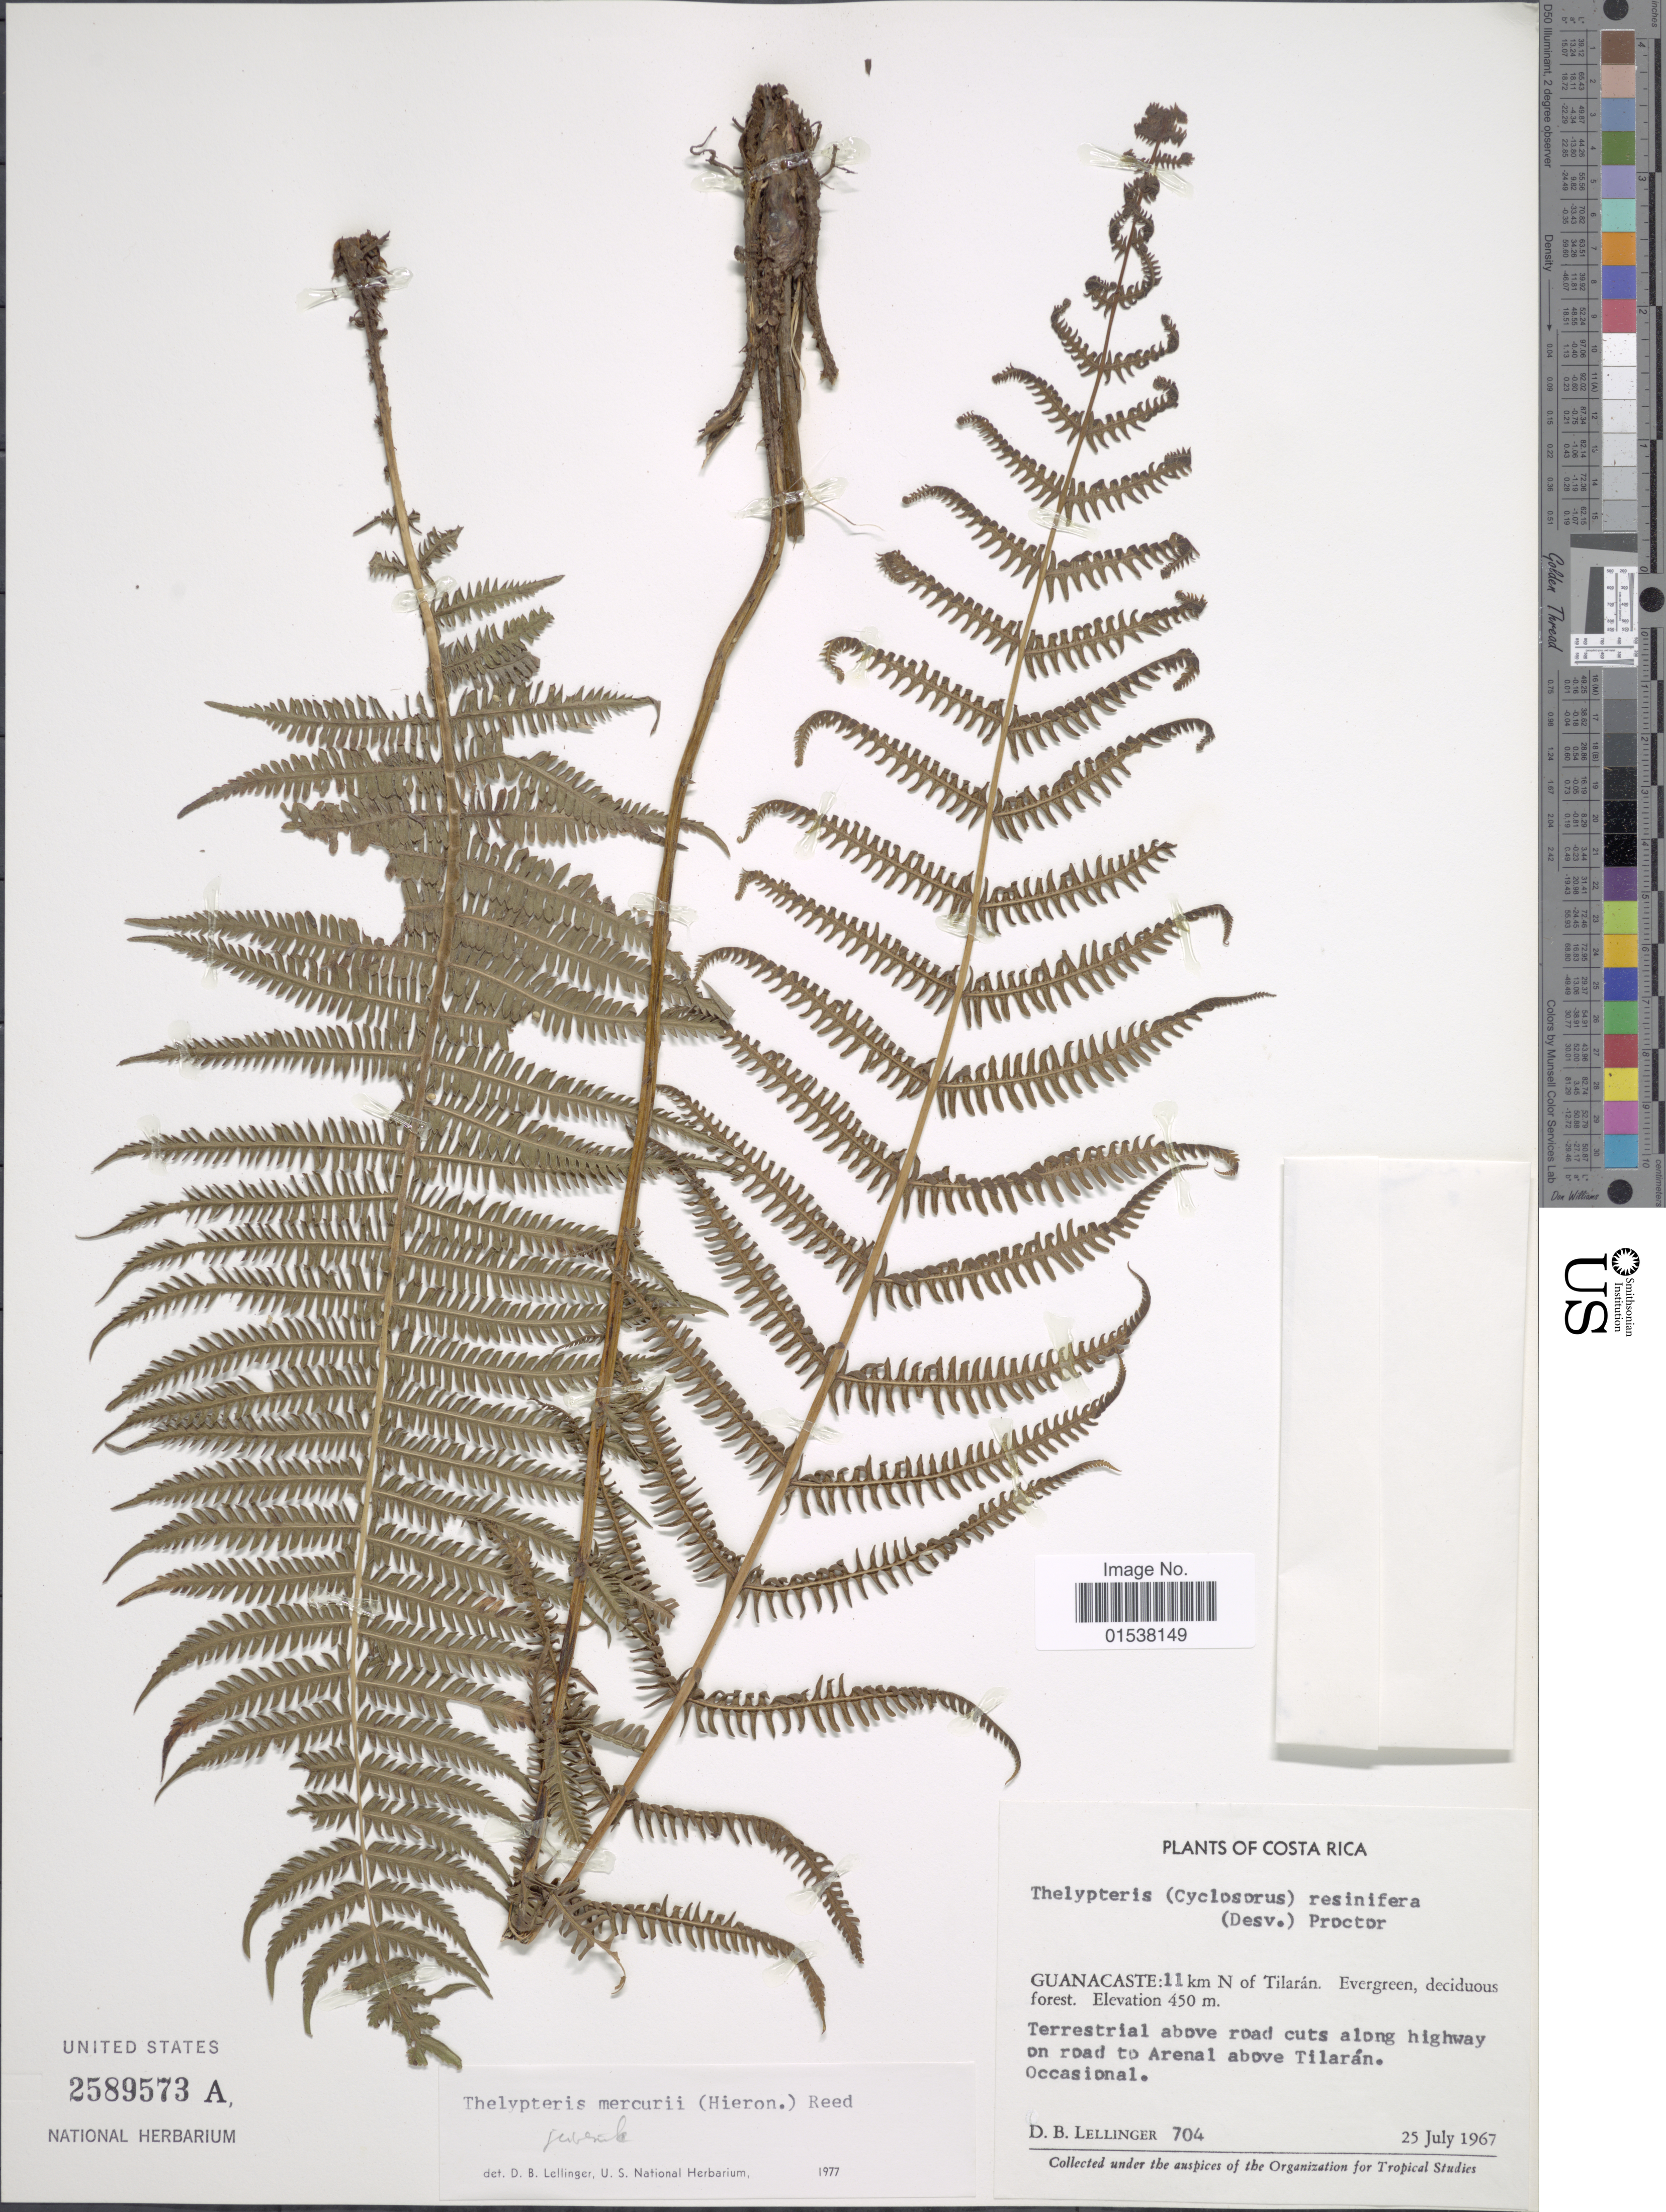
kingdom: Plantae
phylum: Tracheophyta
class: Polypodiopsida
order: Polypodiales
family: Thelypteridaceae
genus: Amauropelta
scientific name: Amauropelta balbisii (Spreng.) comb. nov., ined. 2015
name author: (Spreng.)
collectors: D. B. Lellinger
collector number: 704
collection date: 1967-07-25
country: Costa Rica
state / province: Guanacaste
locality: Guanacaste: 11 km N of Tilaran, terrestrial above road cuts along highway on road to Arenal above Tilaran, Occasional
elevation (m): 450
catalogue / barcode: US 2589573A